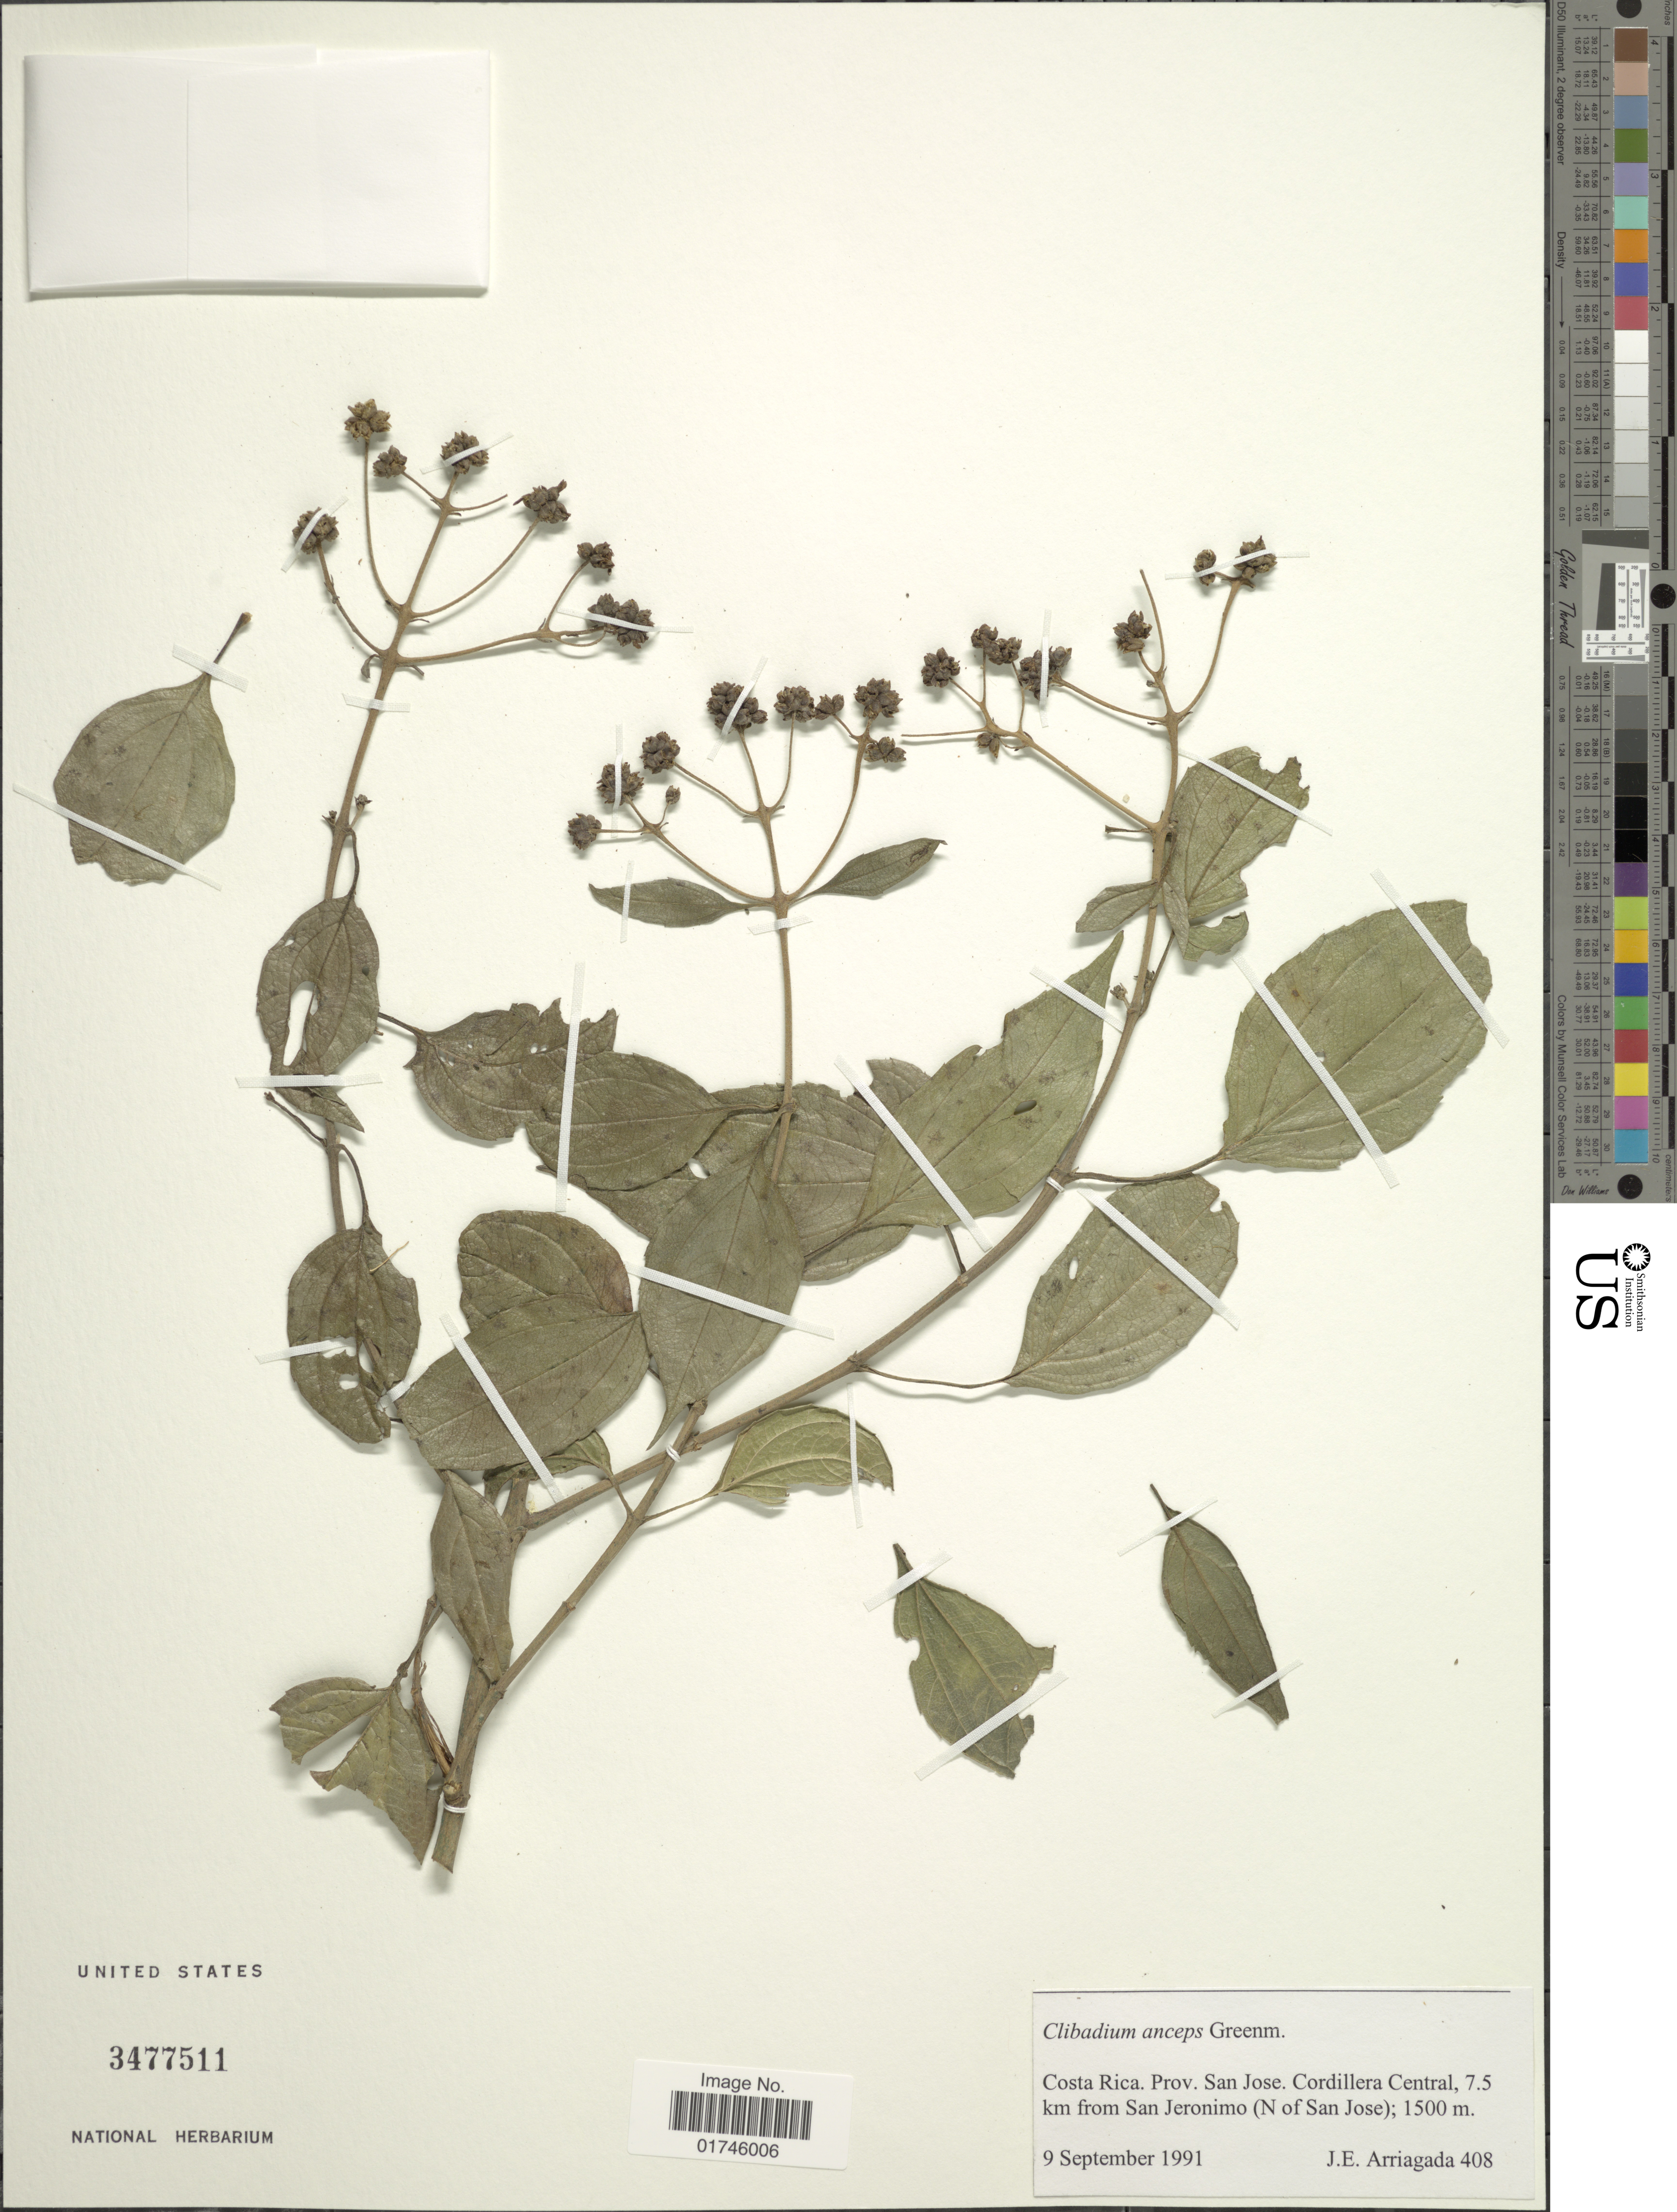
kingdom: Plantae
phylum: Tracheophyta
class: Magnoliopsida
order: Asterales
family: Asteraceae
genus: Clibadium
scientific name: Clibadium anceps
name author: Greenm.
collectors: J. Arriagada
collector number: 408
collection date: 1991-09-09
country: Costa Rica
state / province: San José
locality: Costa Rica, Prov. San Jose. Cordillera Central , 7.5 km from San Jeronimo (N of San Jose).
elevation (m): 1500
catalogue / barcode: US 3477511